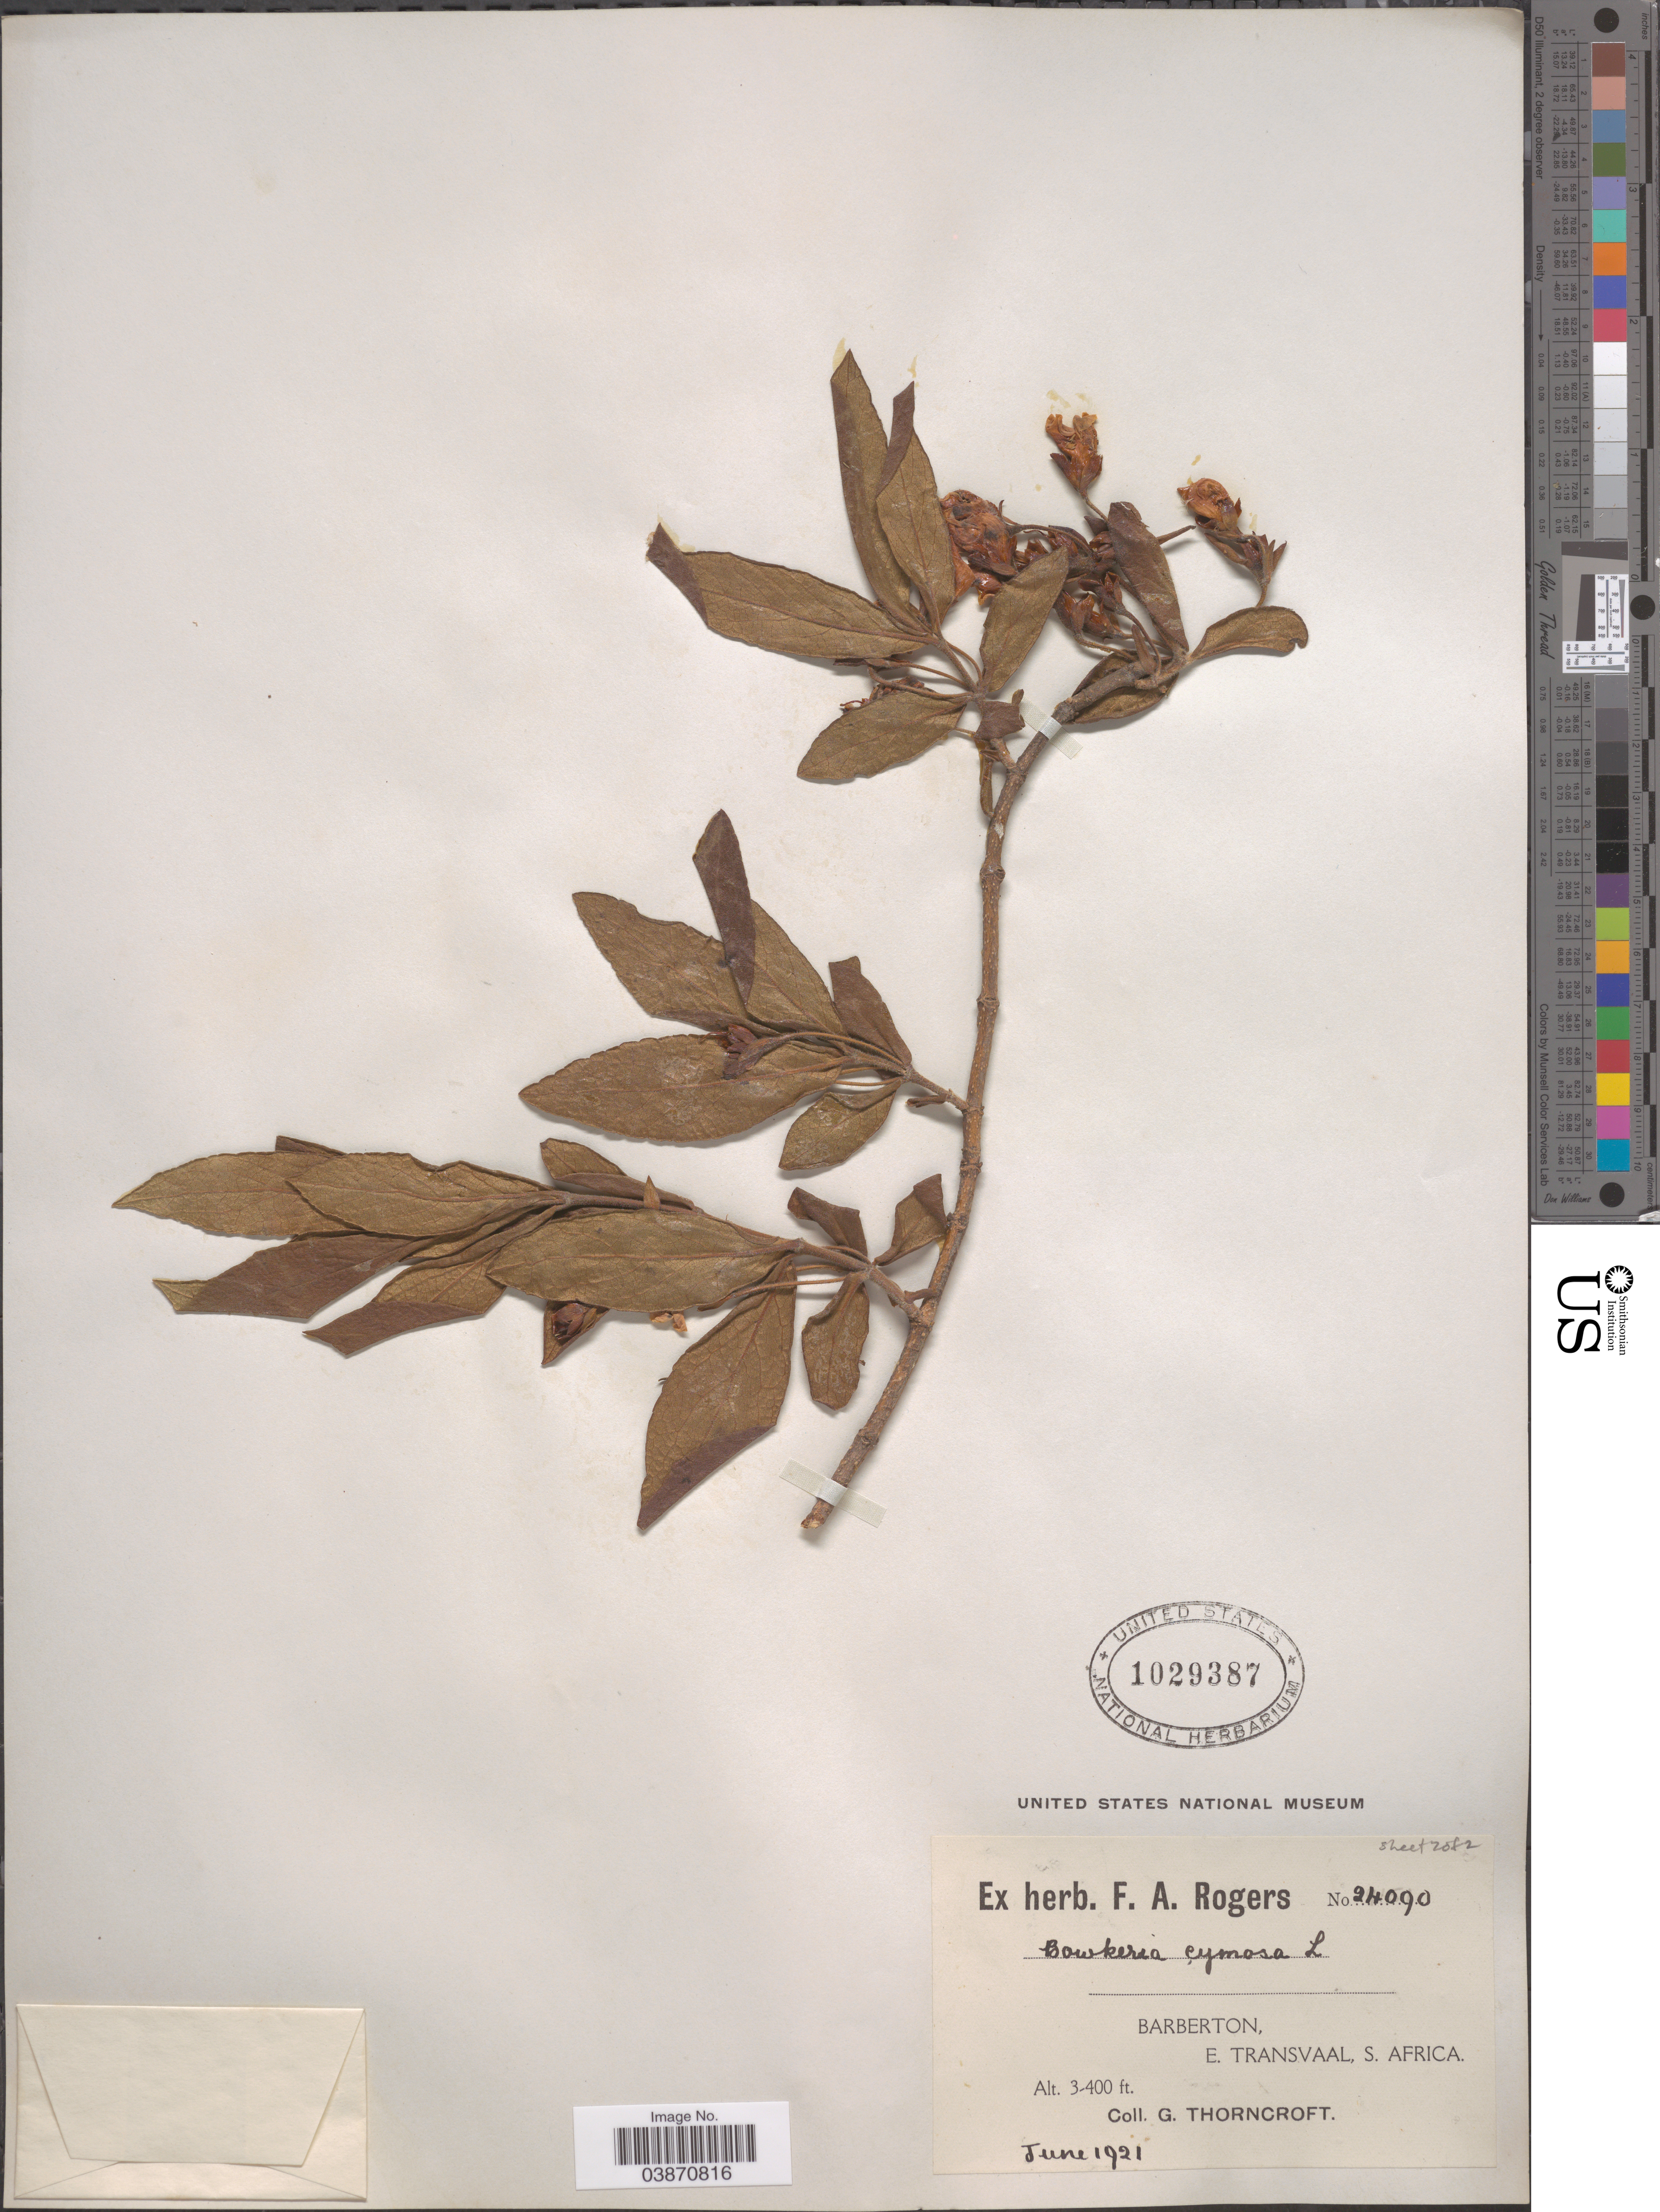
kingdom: Plantae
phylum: Tracheophyta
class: Magnoliopsida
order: Lamiales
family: Stilbaceae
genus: Bowkeria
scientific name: Bowkeria cymosa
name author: MacOwan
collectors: G. Thorncroft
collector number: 24090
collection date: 1921-06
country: South Africa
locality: Barberton, E. Transvaal.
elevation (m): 91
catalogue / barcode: US 1029387